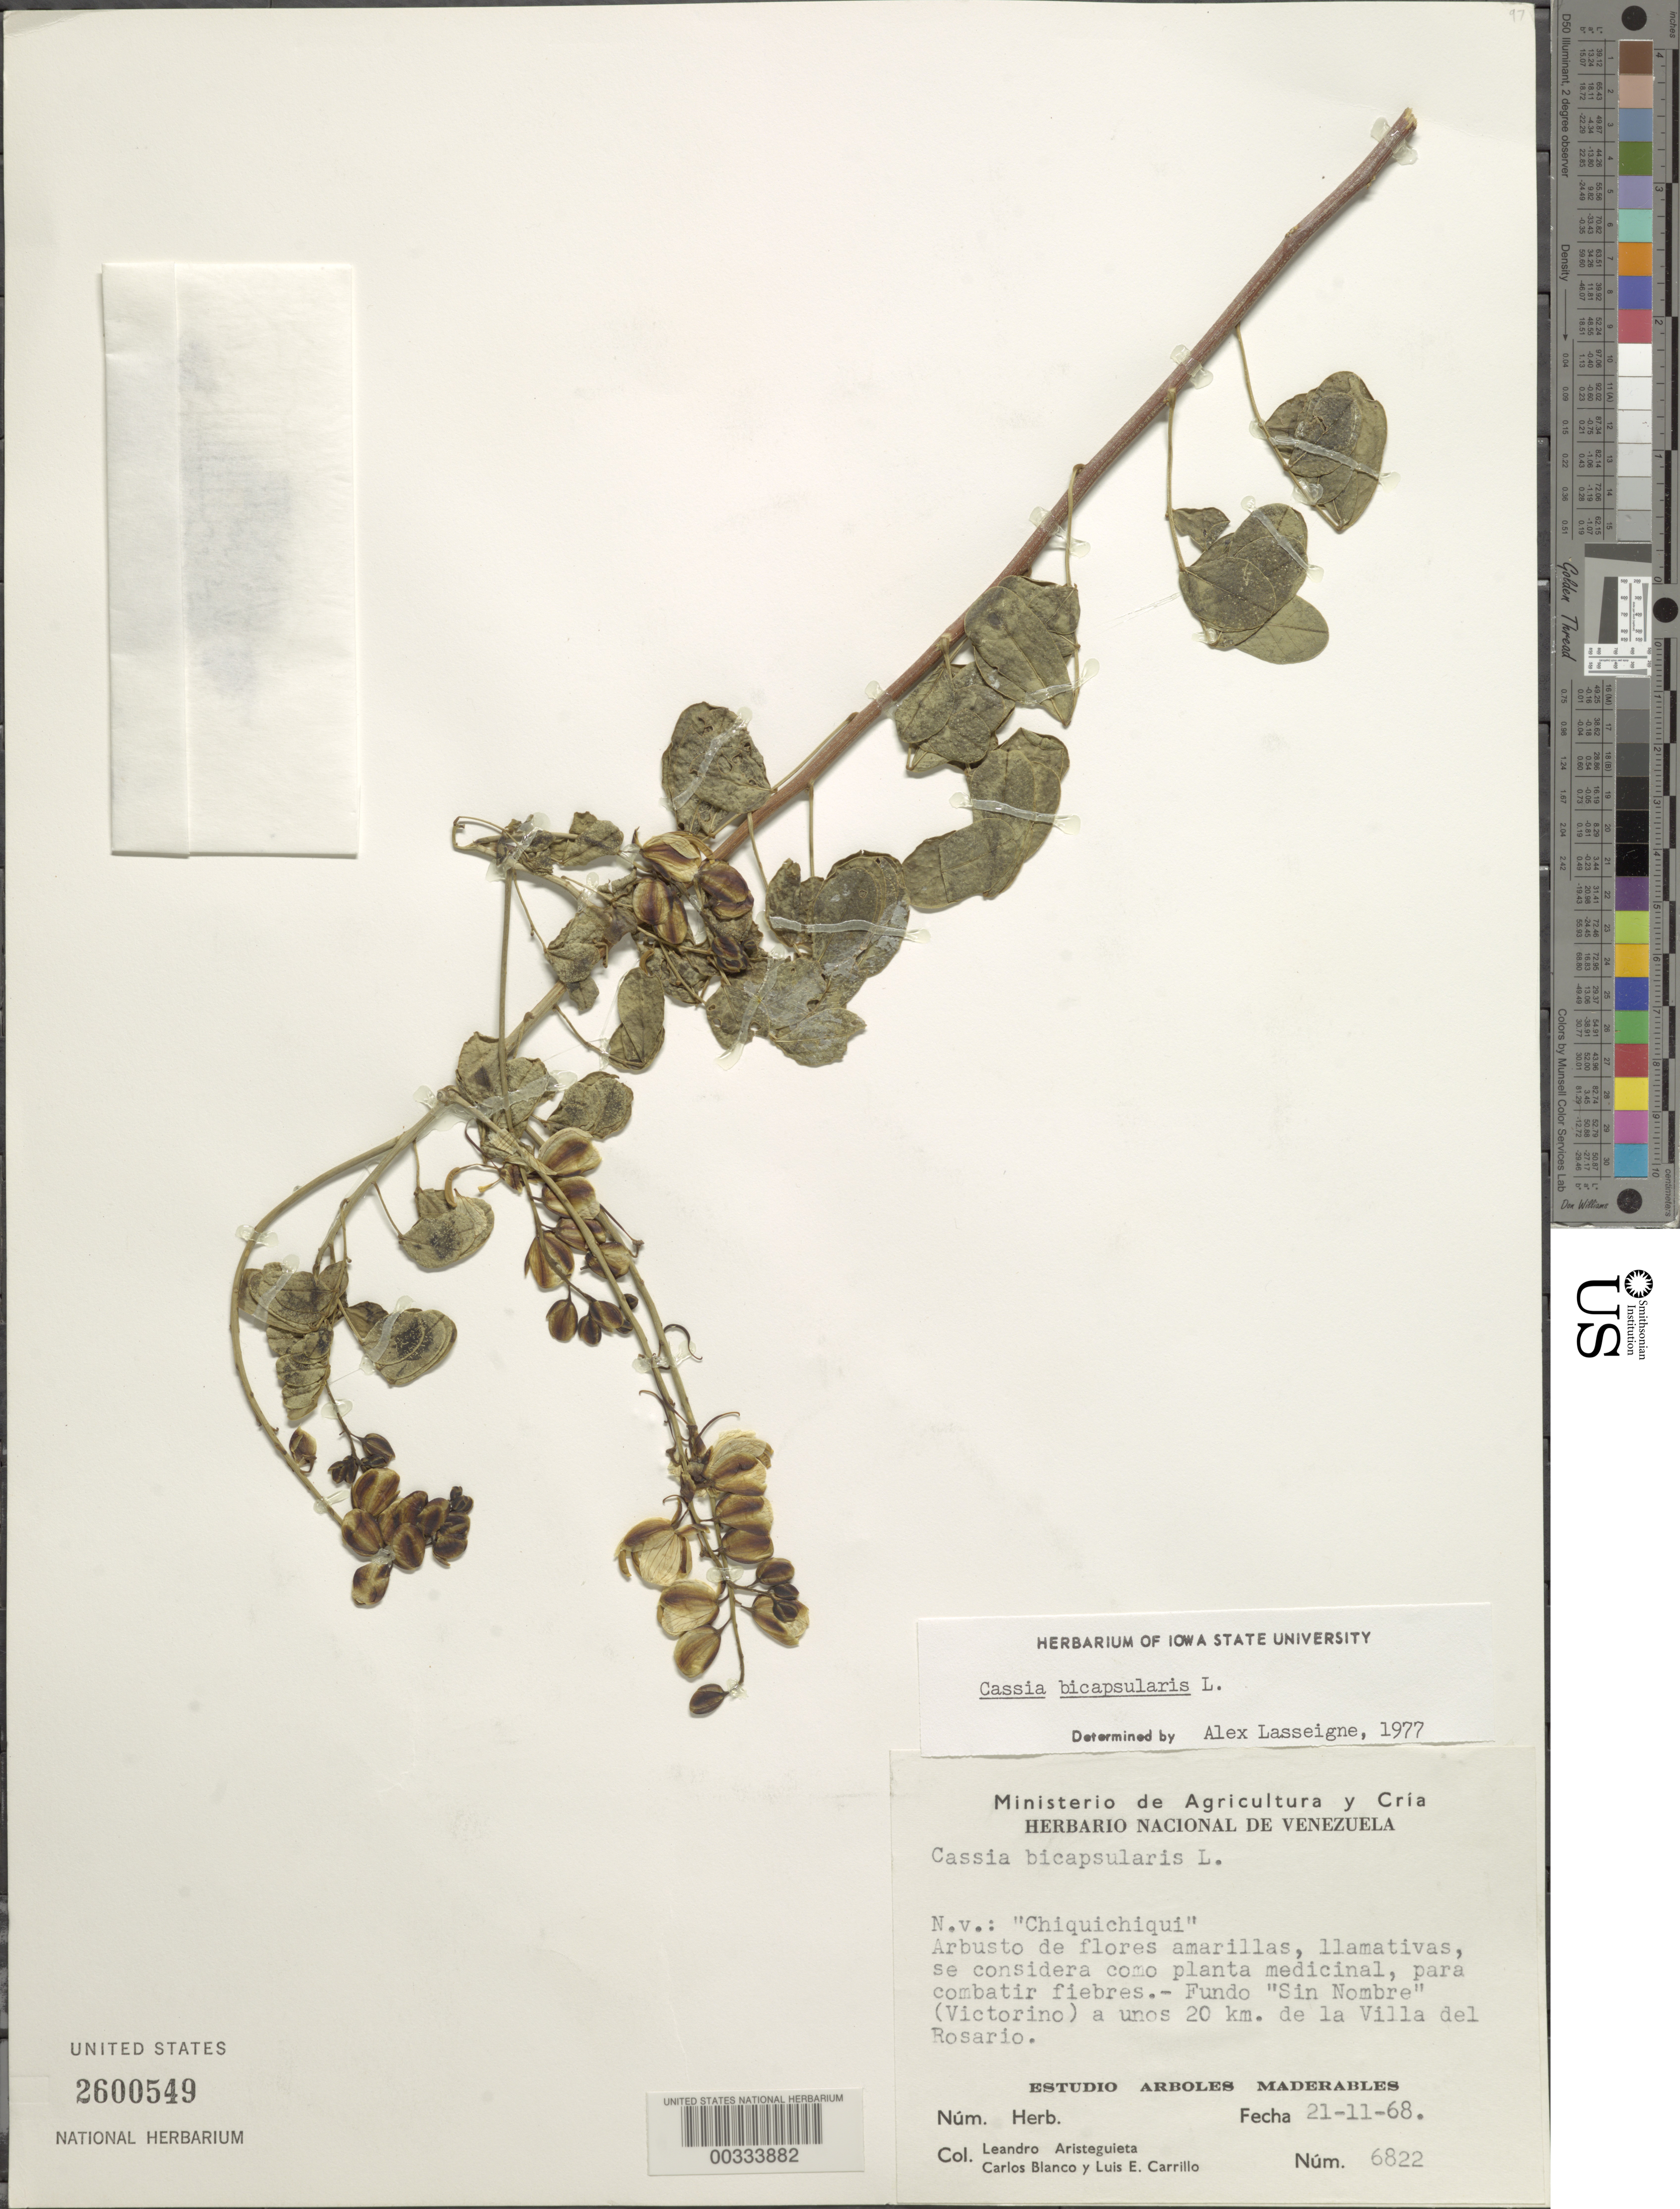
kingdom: Plantae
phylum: Tracheophyta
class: Magnoliopsida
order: Fabales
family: Fabaceae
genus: Senna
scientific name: Senna bicapsularis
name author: (L.) Roxb.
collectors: L. Aristeguieta, C. A. Blanco & L. Carillo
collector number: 6822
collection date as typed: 21 Nov 1968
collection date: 1968-11-21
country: Venezuela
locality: Caserio El Llano and fundo "La Esperanza"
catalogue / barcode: US 2600549